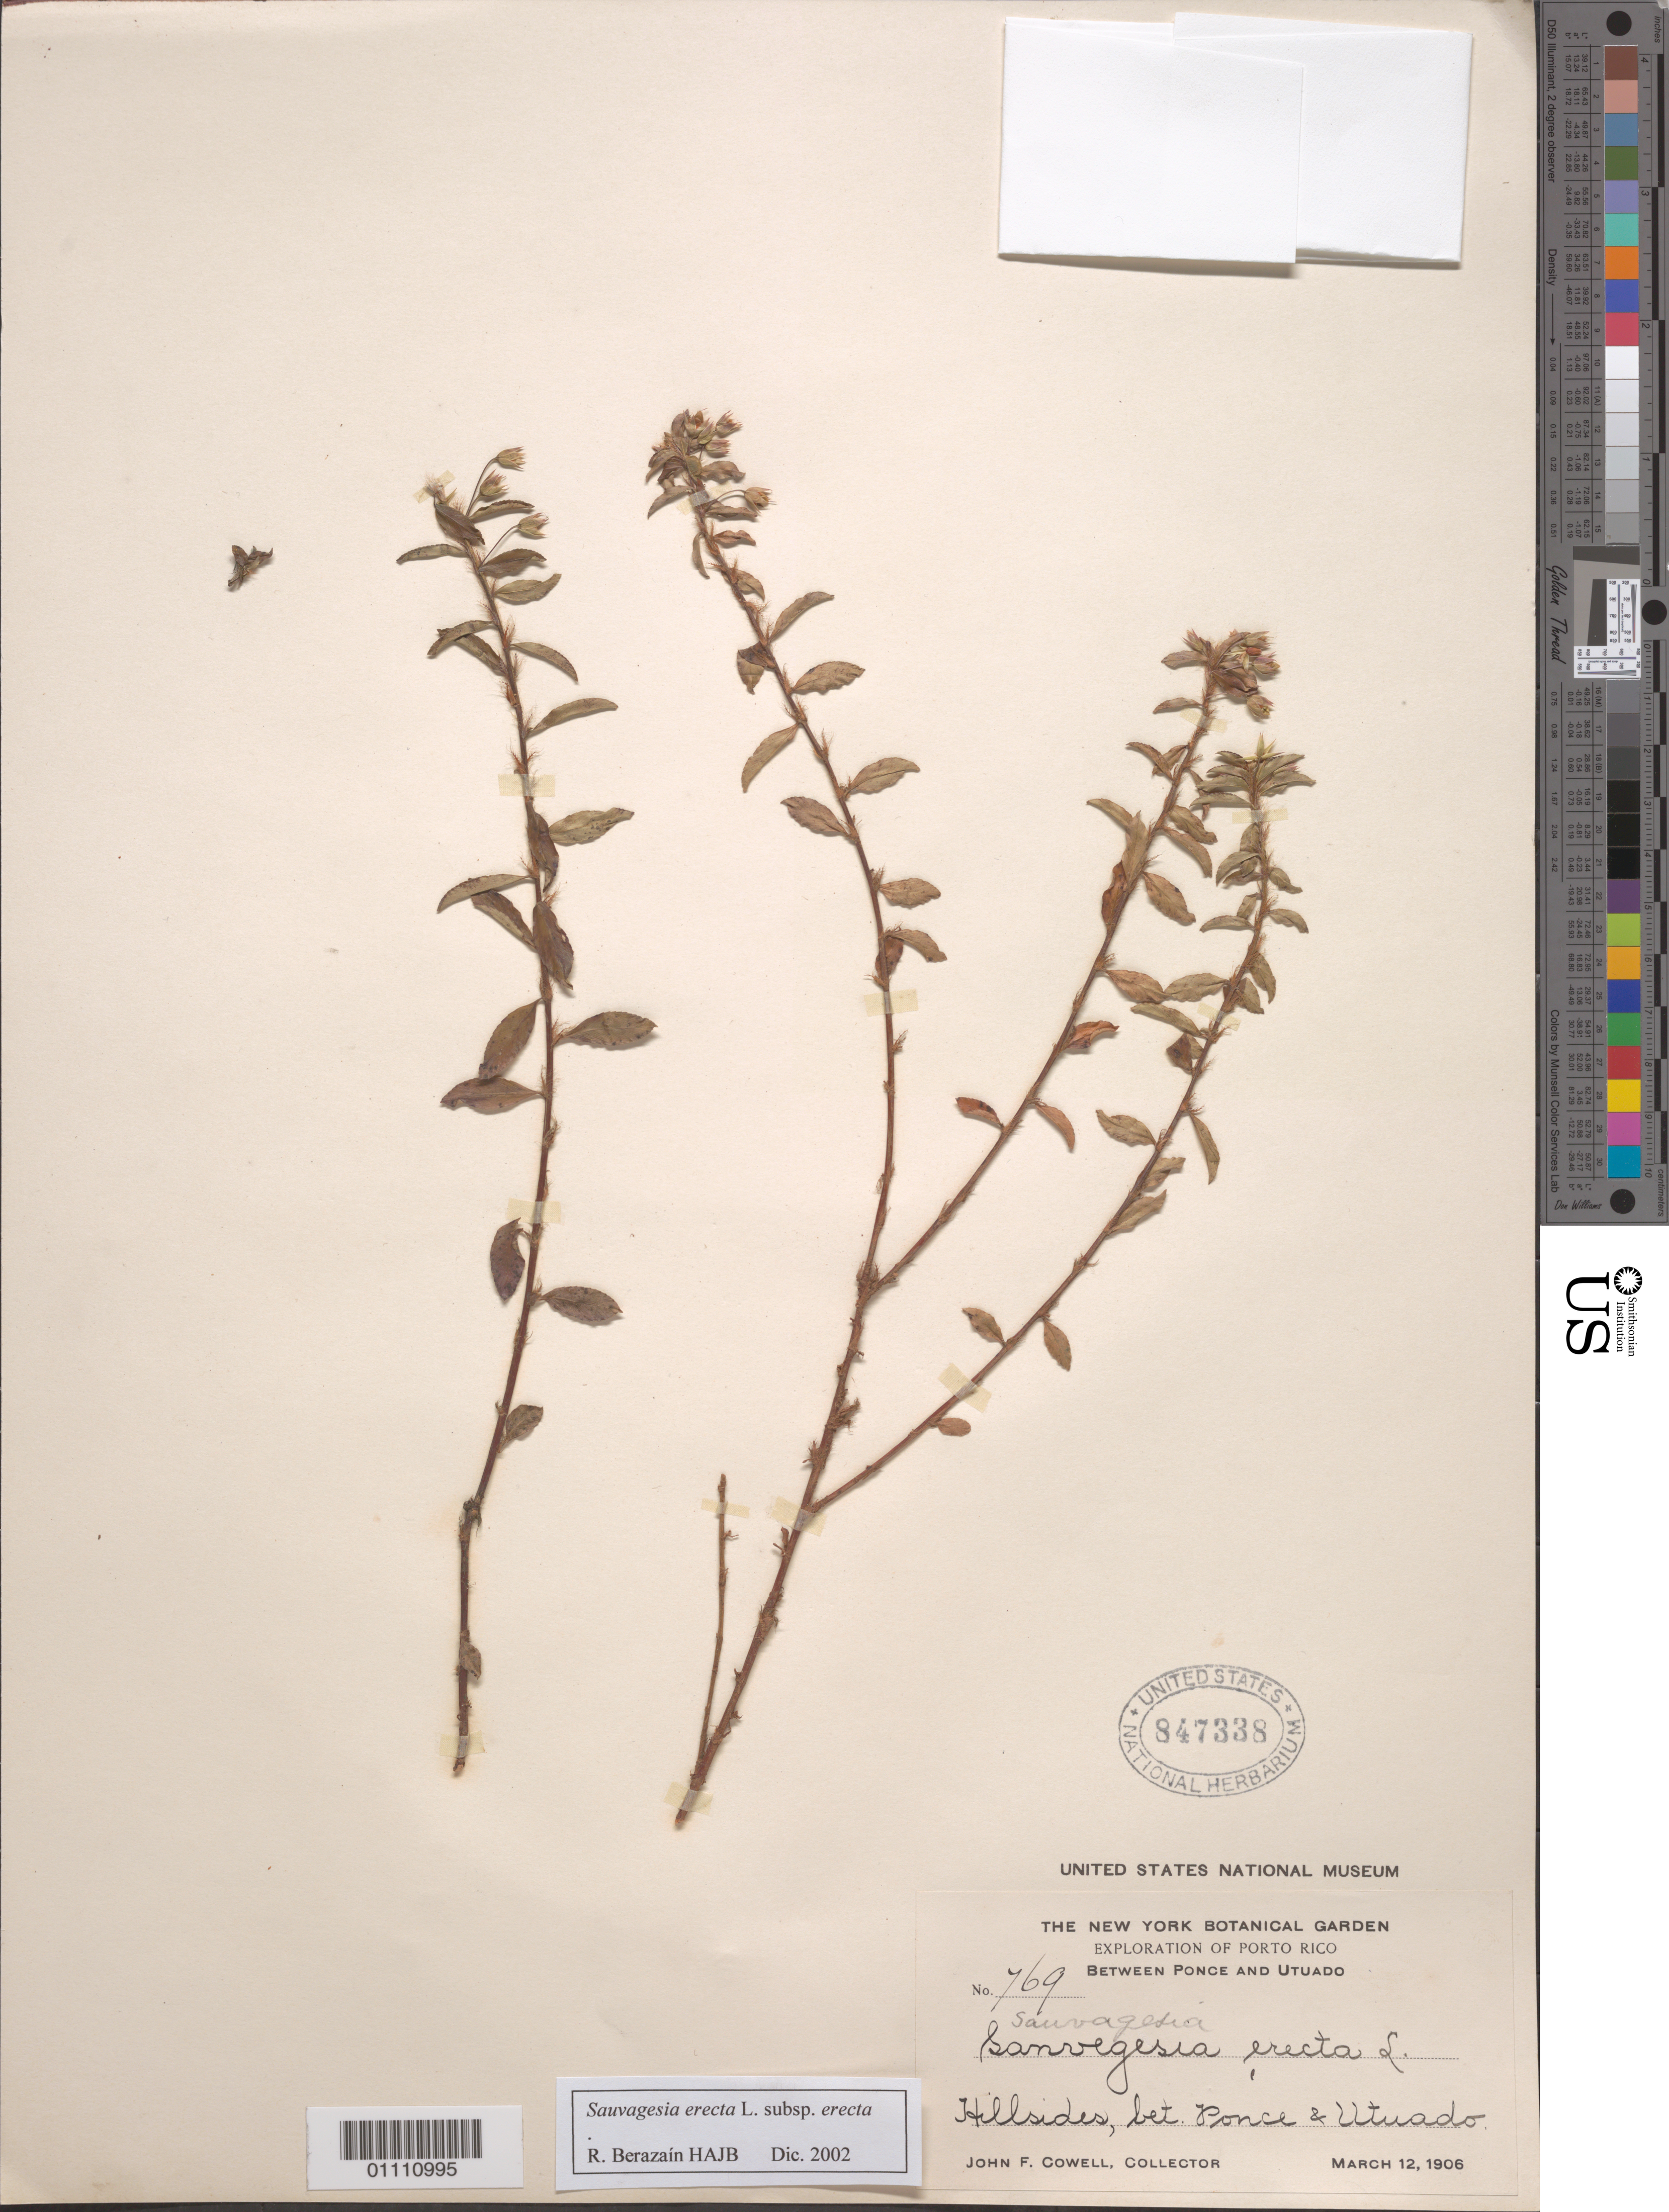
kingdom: Plantae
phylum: Tracheophyta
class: Magnoliopsida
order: Malpighiales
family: Ochnaceae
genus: Sauvagesia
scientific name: Sauvagesia erecta subsp. erecta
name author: L.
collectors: J. F. Cowell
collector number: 769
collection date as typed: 12 Mar 1906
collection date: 1906-03-12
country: Puerto Rico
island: Puerto Rico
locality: Between Ponce and Utuado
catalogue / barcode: US 847338